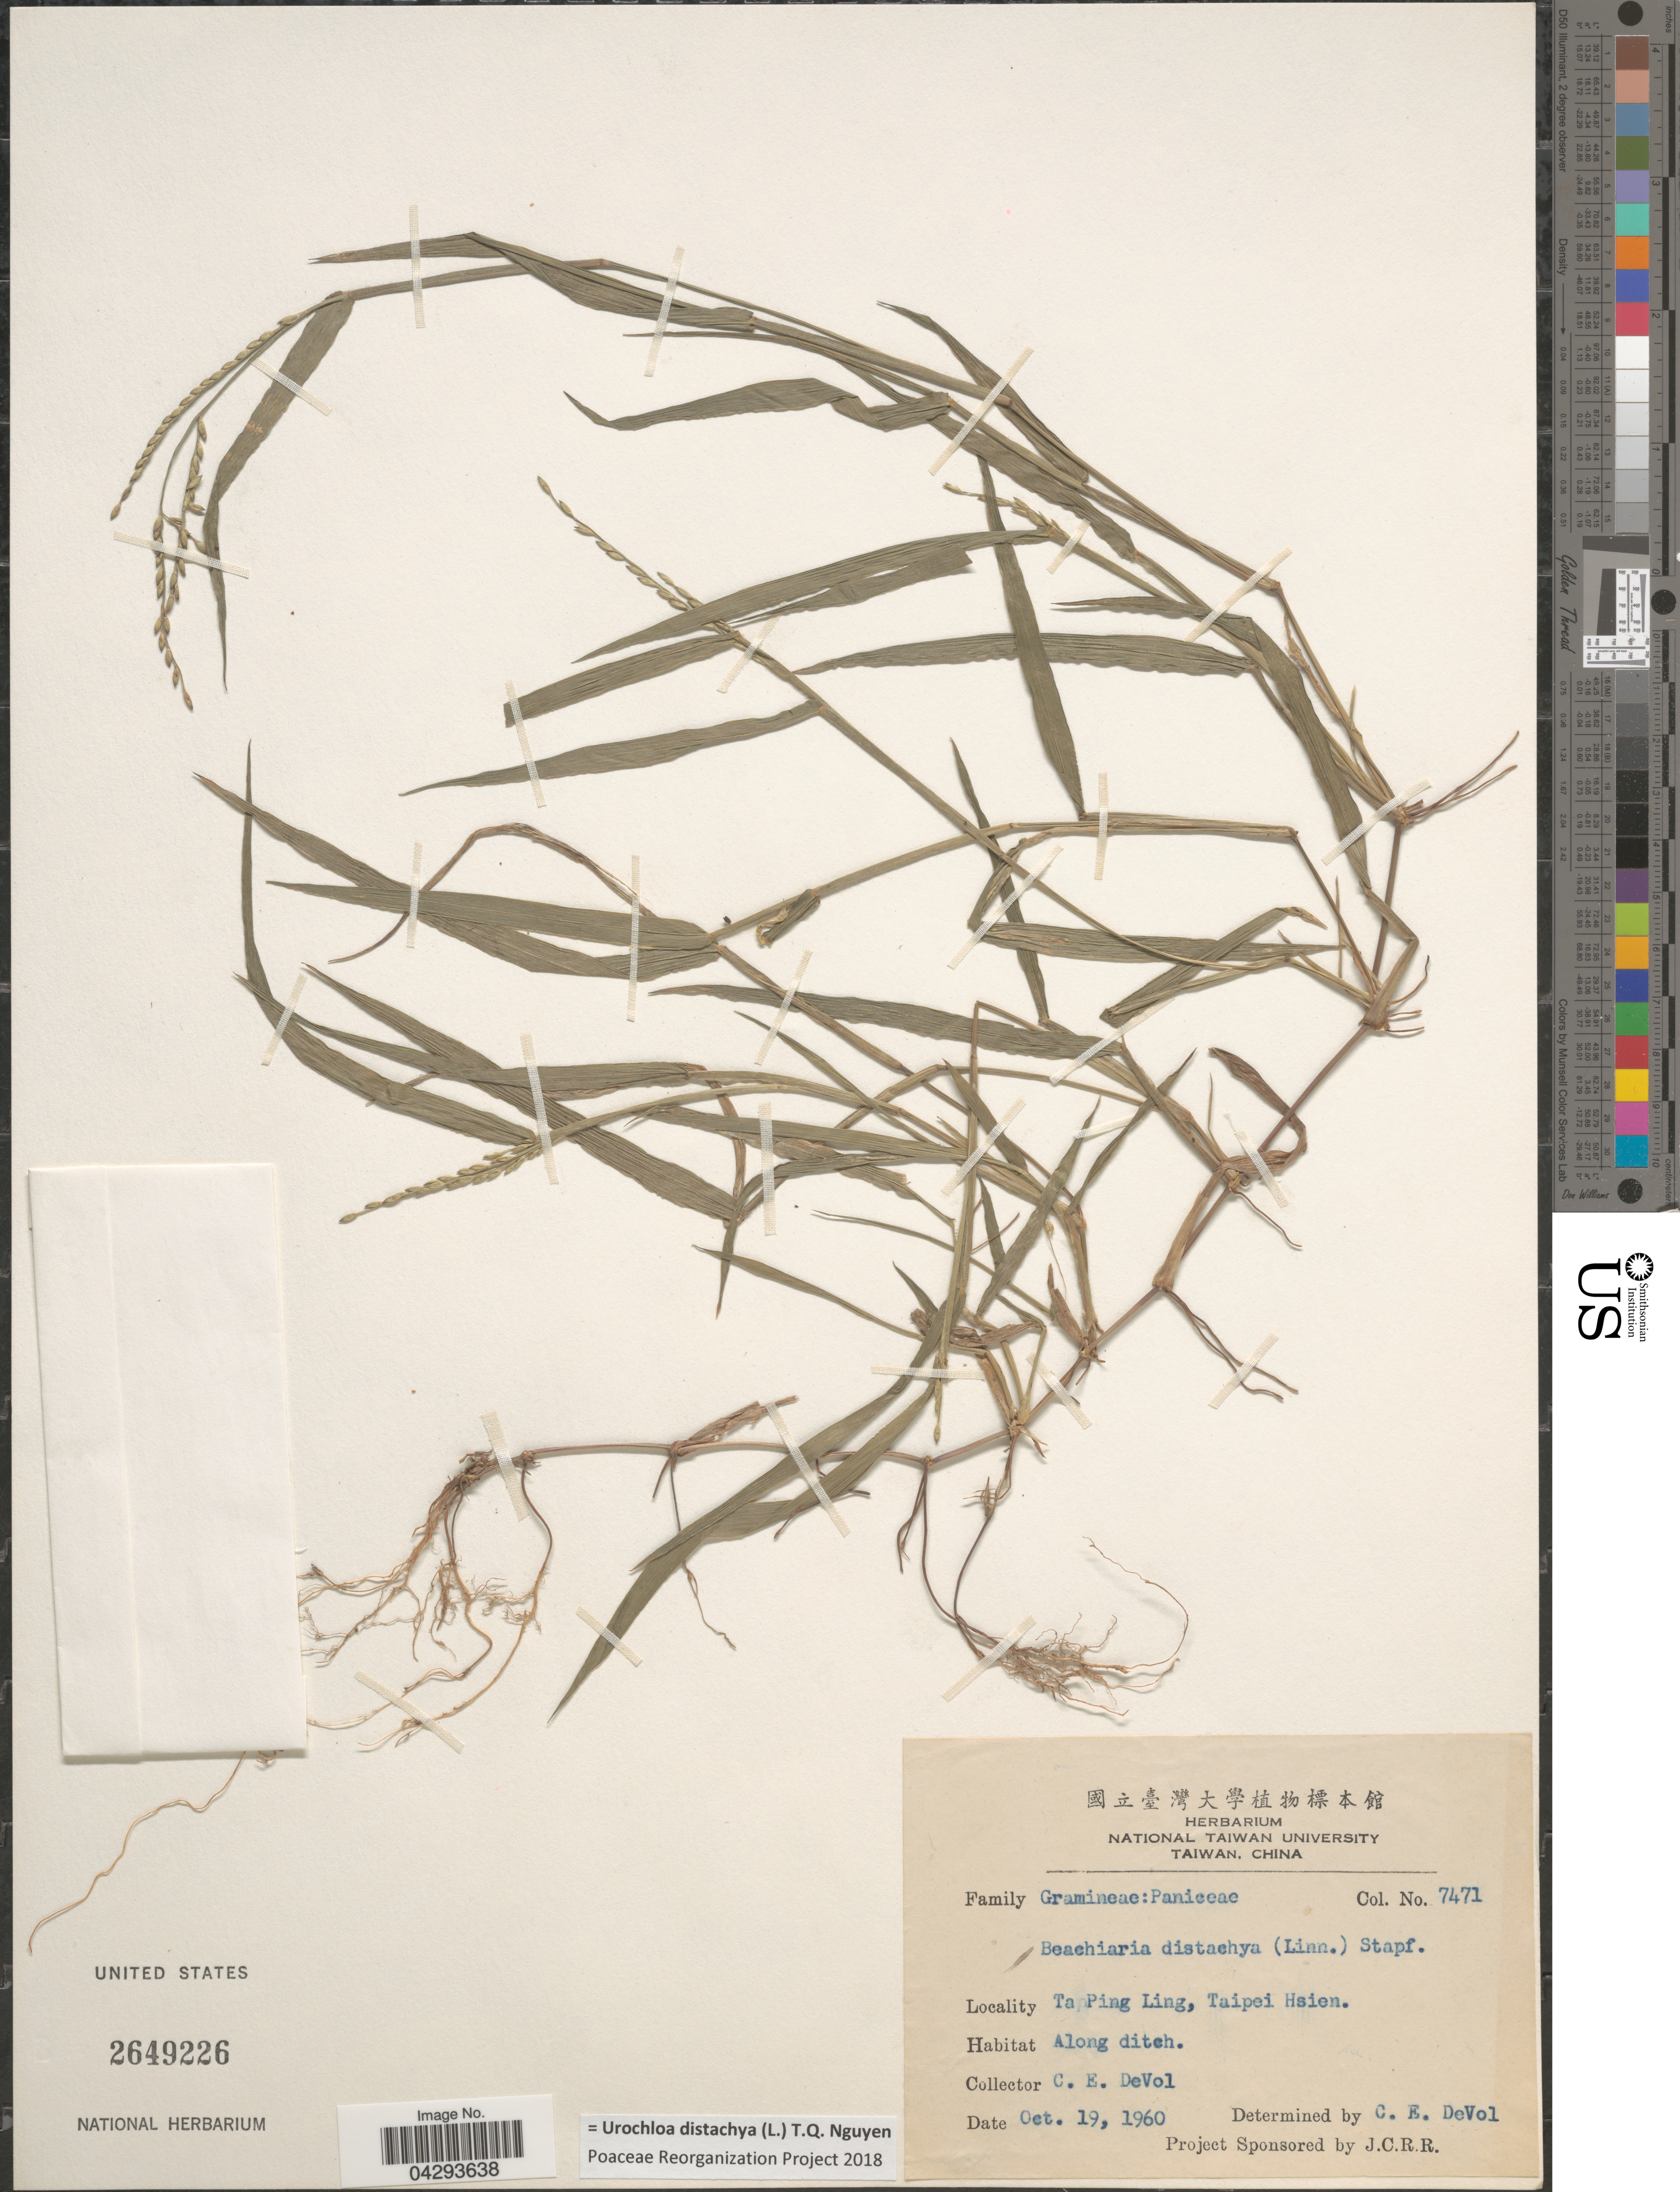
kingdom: Plantae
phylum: Tracheophyta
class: Liliopsida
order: Poales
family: Poaceae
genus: Urochloa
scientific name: Urochloa distachya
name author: (L.) T.Q. Nguyen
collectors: C. E. De Vol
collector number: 7471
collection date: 1960-10-19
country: China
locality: Ta Ping Ling, Taipei Hsien.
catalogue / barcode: US 2649226